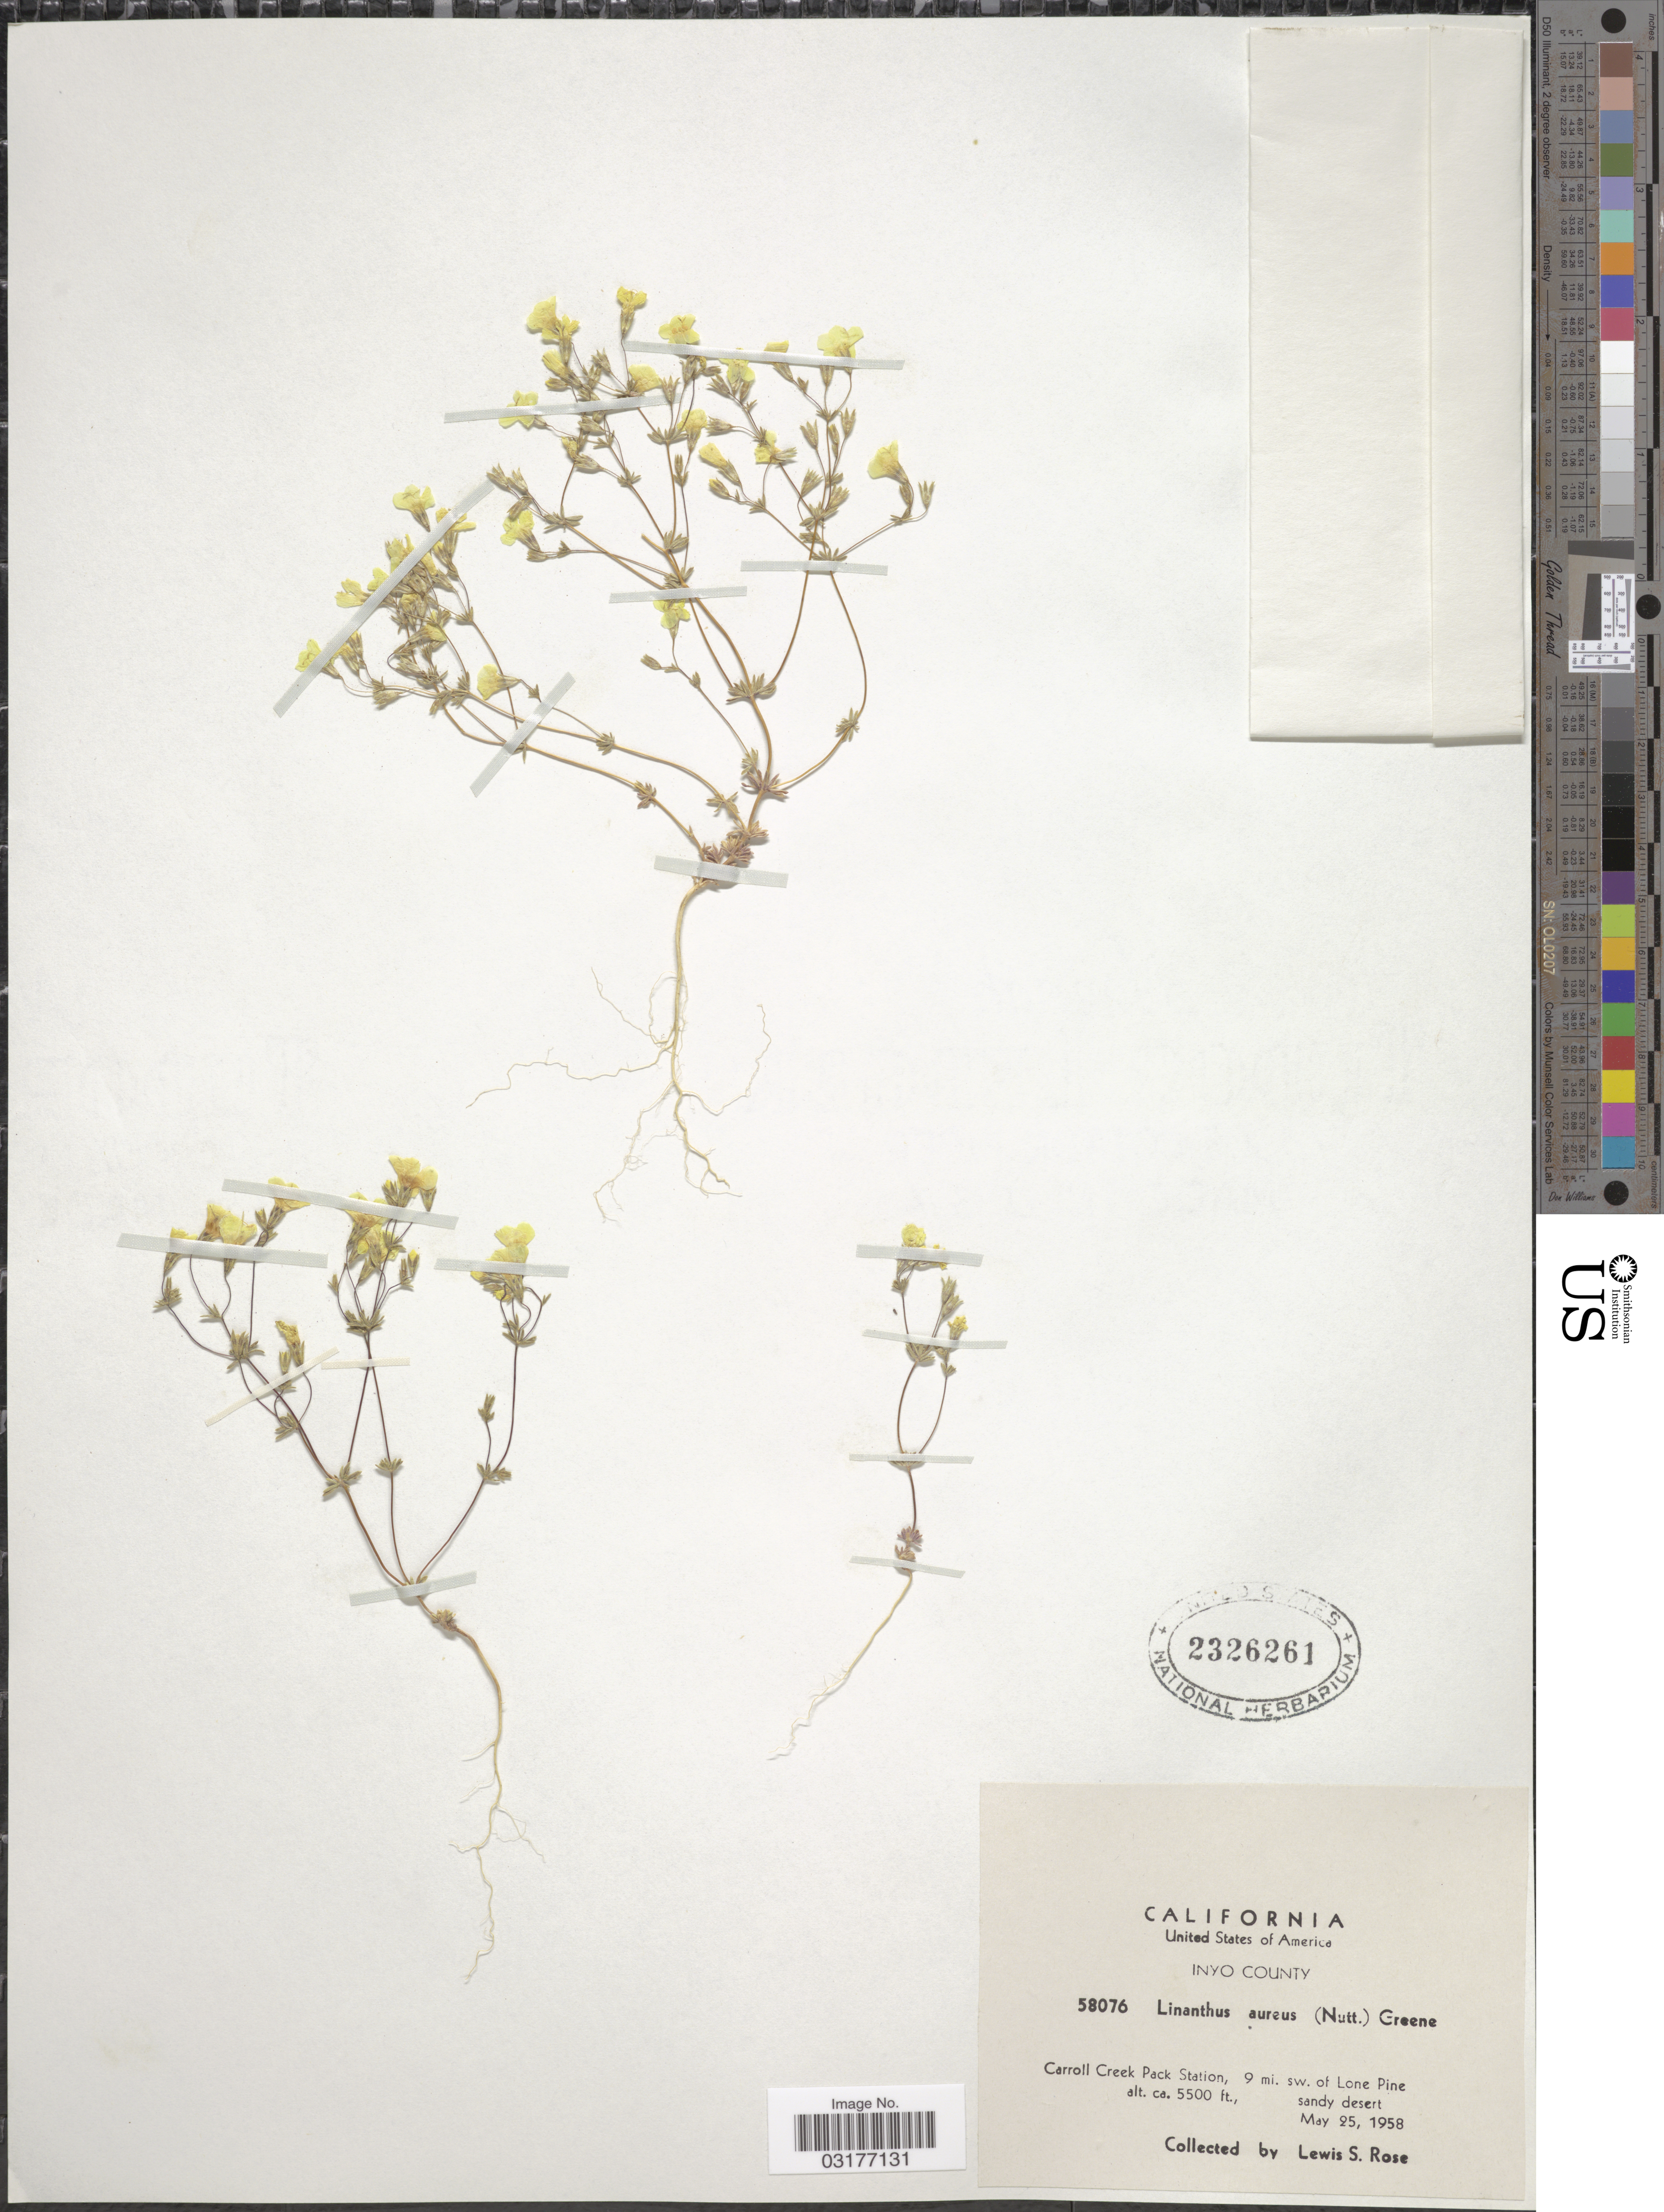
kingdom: Plantae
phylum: Tracheophyta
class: Magnoliopsida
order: Ericales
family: Polemoniaceae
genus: Leptosiphon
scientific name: Leptosiphon chrysanthus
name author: J.M. Porter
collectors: L. S. Rose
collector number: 58076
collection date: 1958-05-25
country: United States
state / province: California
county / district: Inyo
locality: Inyo County. Carroll Creek Pack Station, 9 mi. sw. of Lone Pine.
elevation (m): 1676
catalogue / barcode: US 2326261